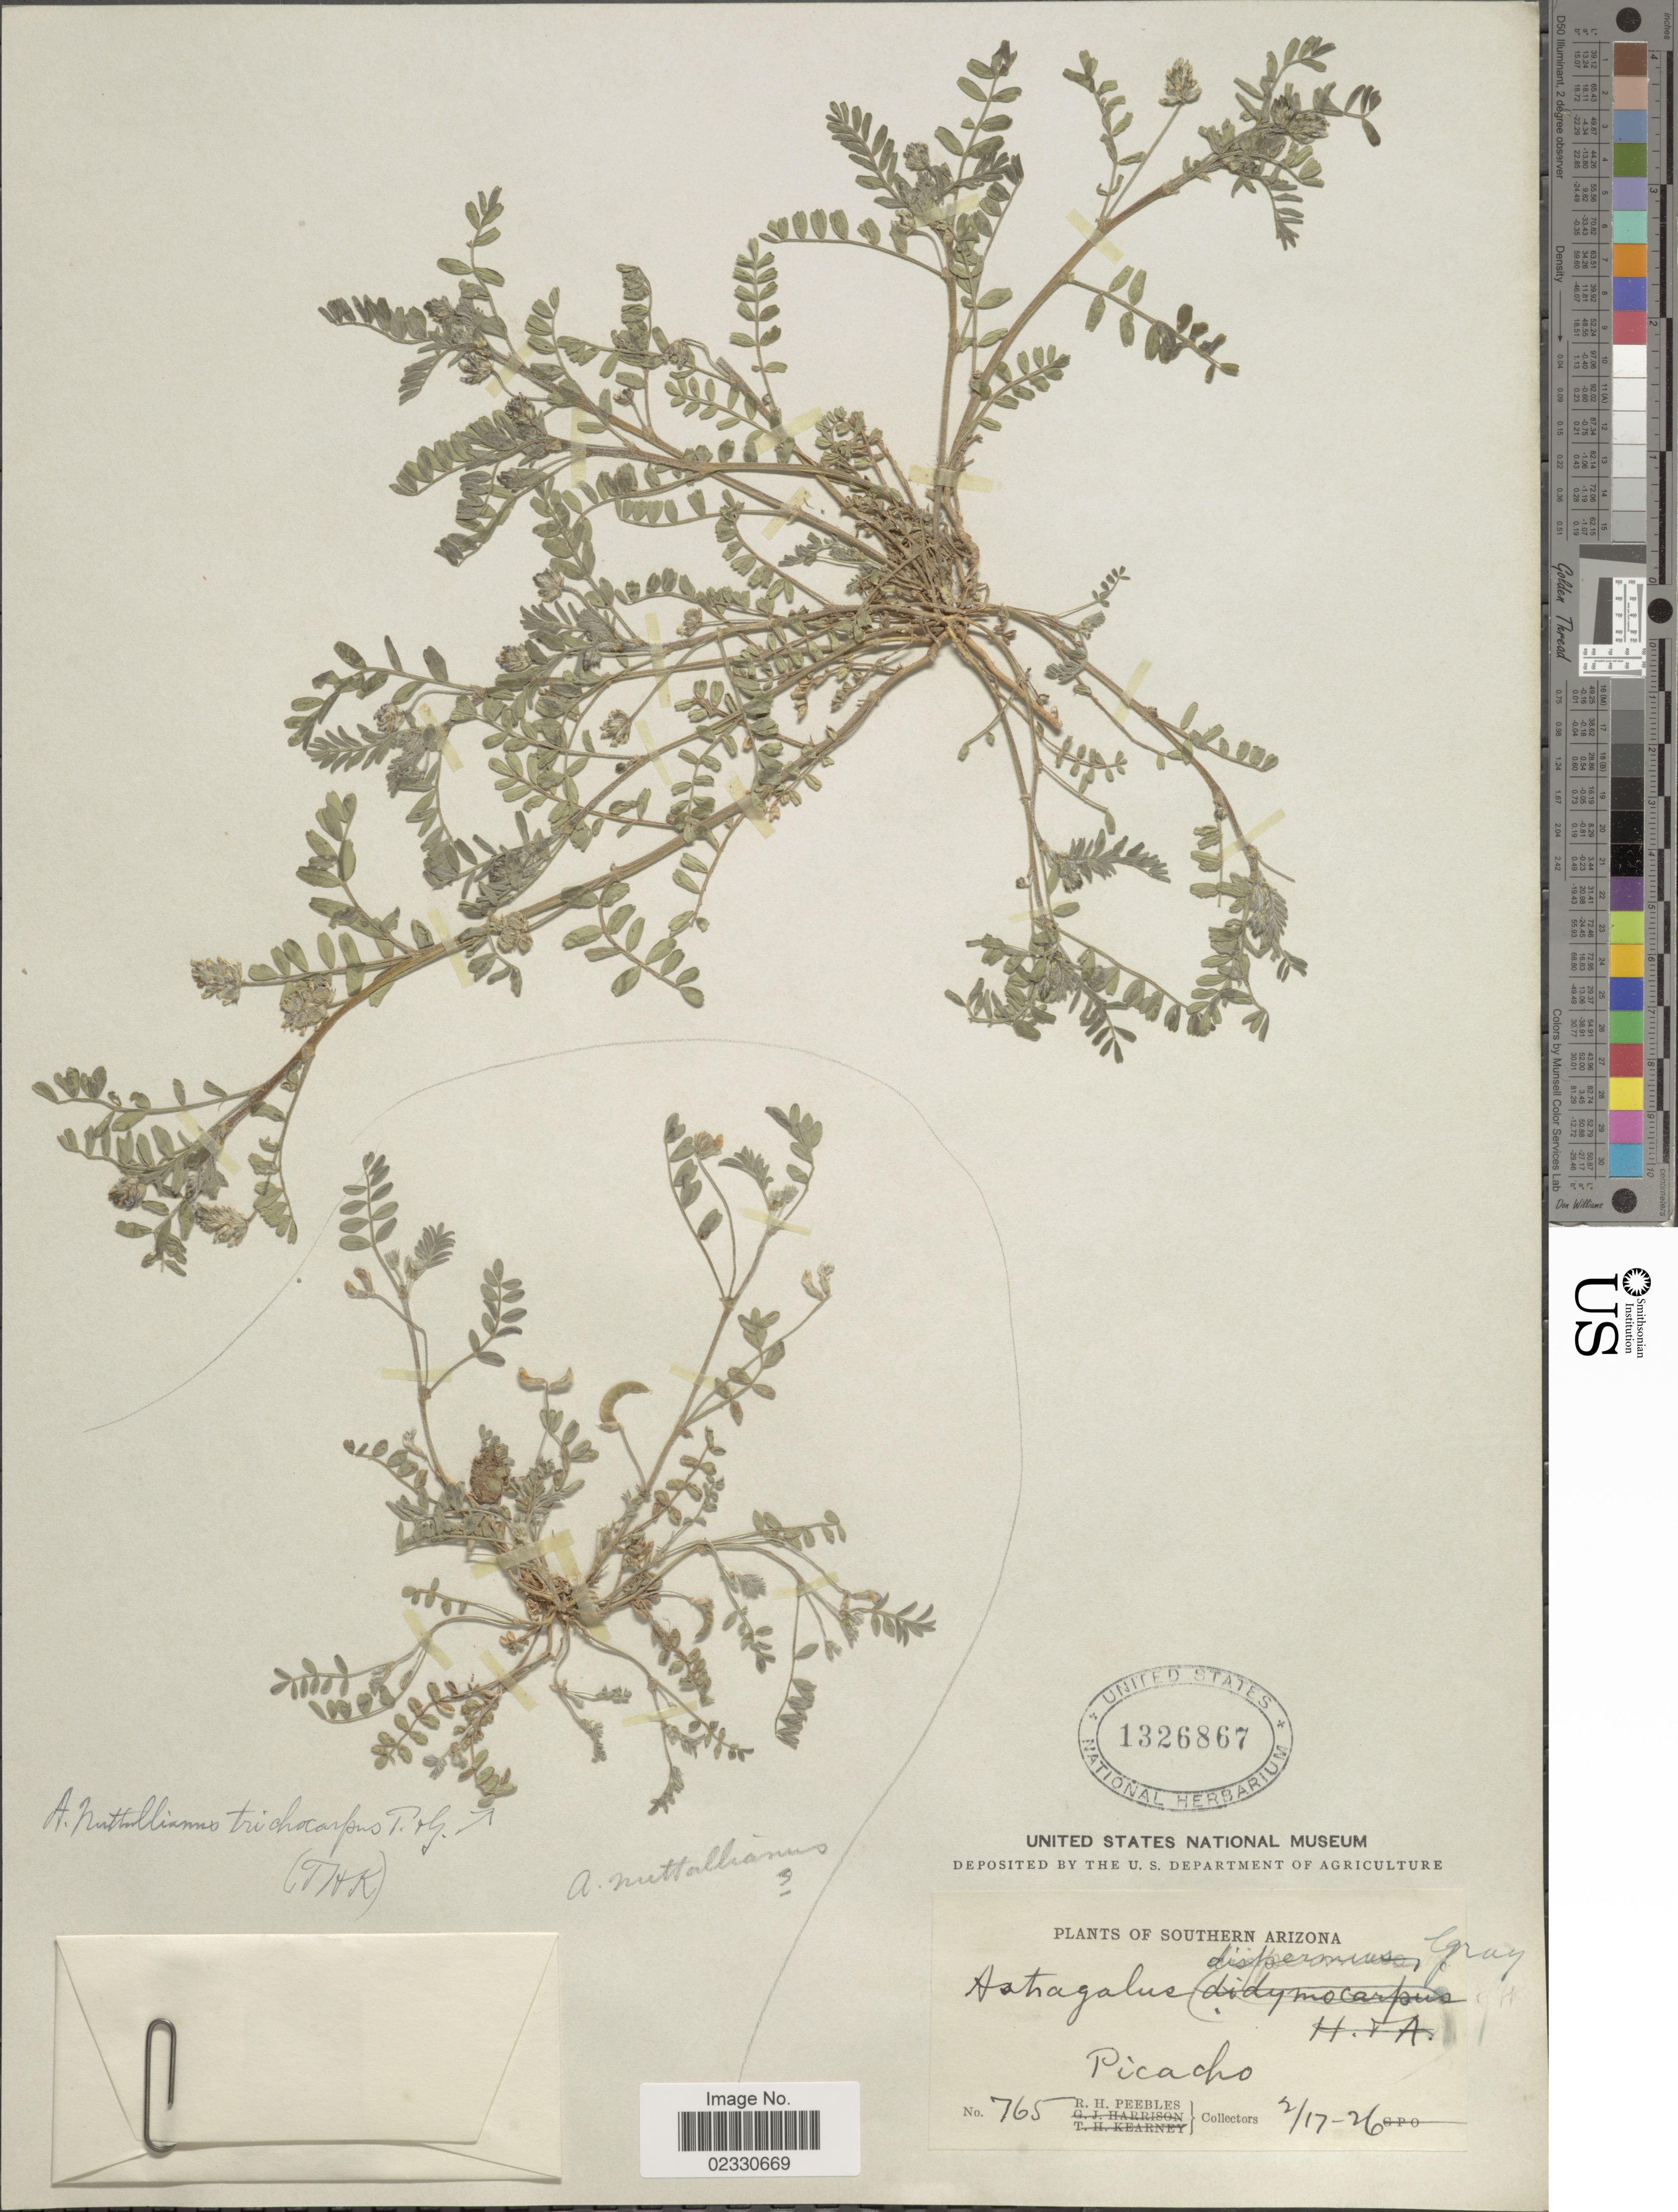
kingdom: Plantae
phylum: Tracheophyta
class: Magnoliopsida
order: Fabales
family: Fabaceae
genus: Astragalus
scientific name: Astragalus dispermus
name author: A. Gray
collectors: R. H. Peebles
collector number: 765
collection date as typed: Transcribed d/m/y: 17/2/26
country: United States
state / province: Arizona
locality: Southern Arizona, Picacho.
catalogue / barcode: US 1326867